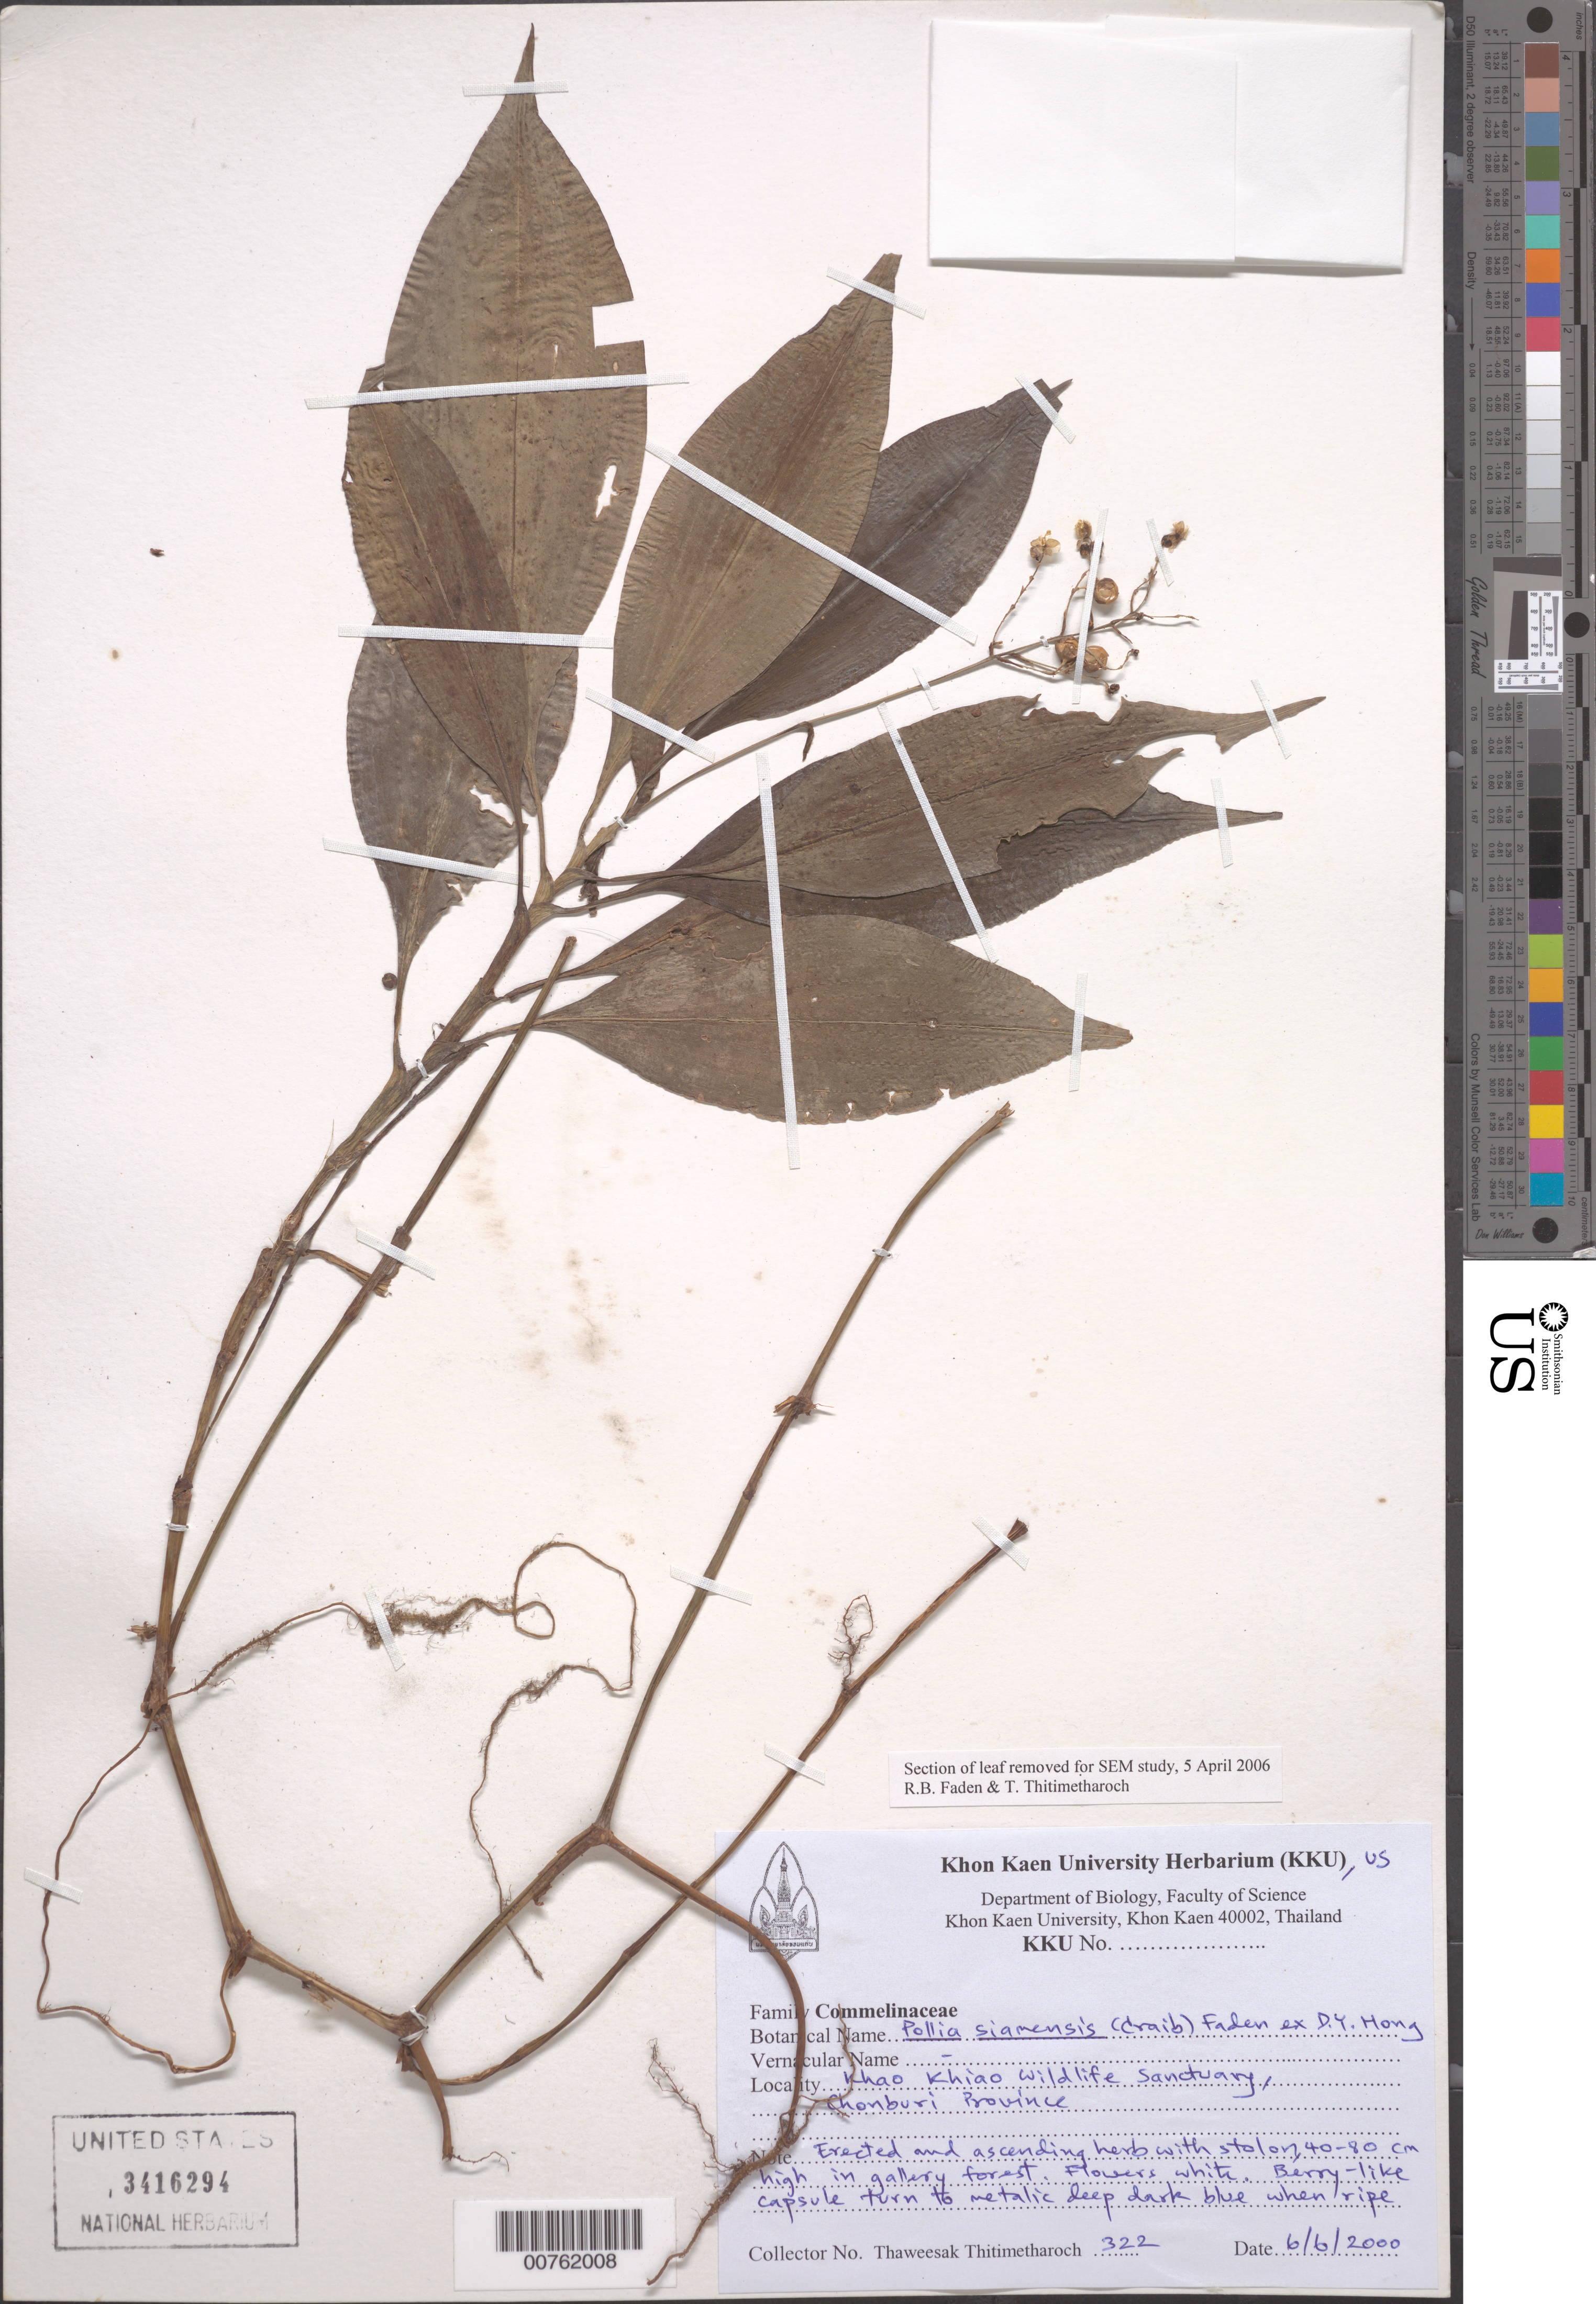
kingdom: Plantae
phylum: Tracheophyta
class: Liliopsida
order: Commelinales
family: Commelinaceae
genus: Pollia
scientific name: Pollia siamensis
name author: (Craib) Faden in D.Y. Hong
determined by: Faden, Robert B., (US), Smithsonian Institution - National Museum of Natural History (UNITED STATES)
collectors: T. Thitimetharoch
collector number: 322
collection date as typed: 06 Jun 2000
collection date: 2000-06-06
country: Thailand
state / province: Chon Buri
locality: Khao Khiao Sildlife Sanctuary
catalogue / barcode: US 3416294